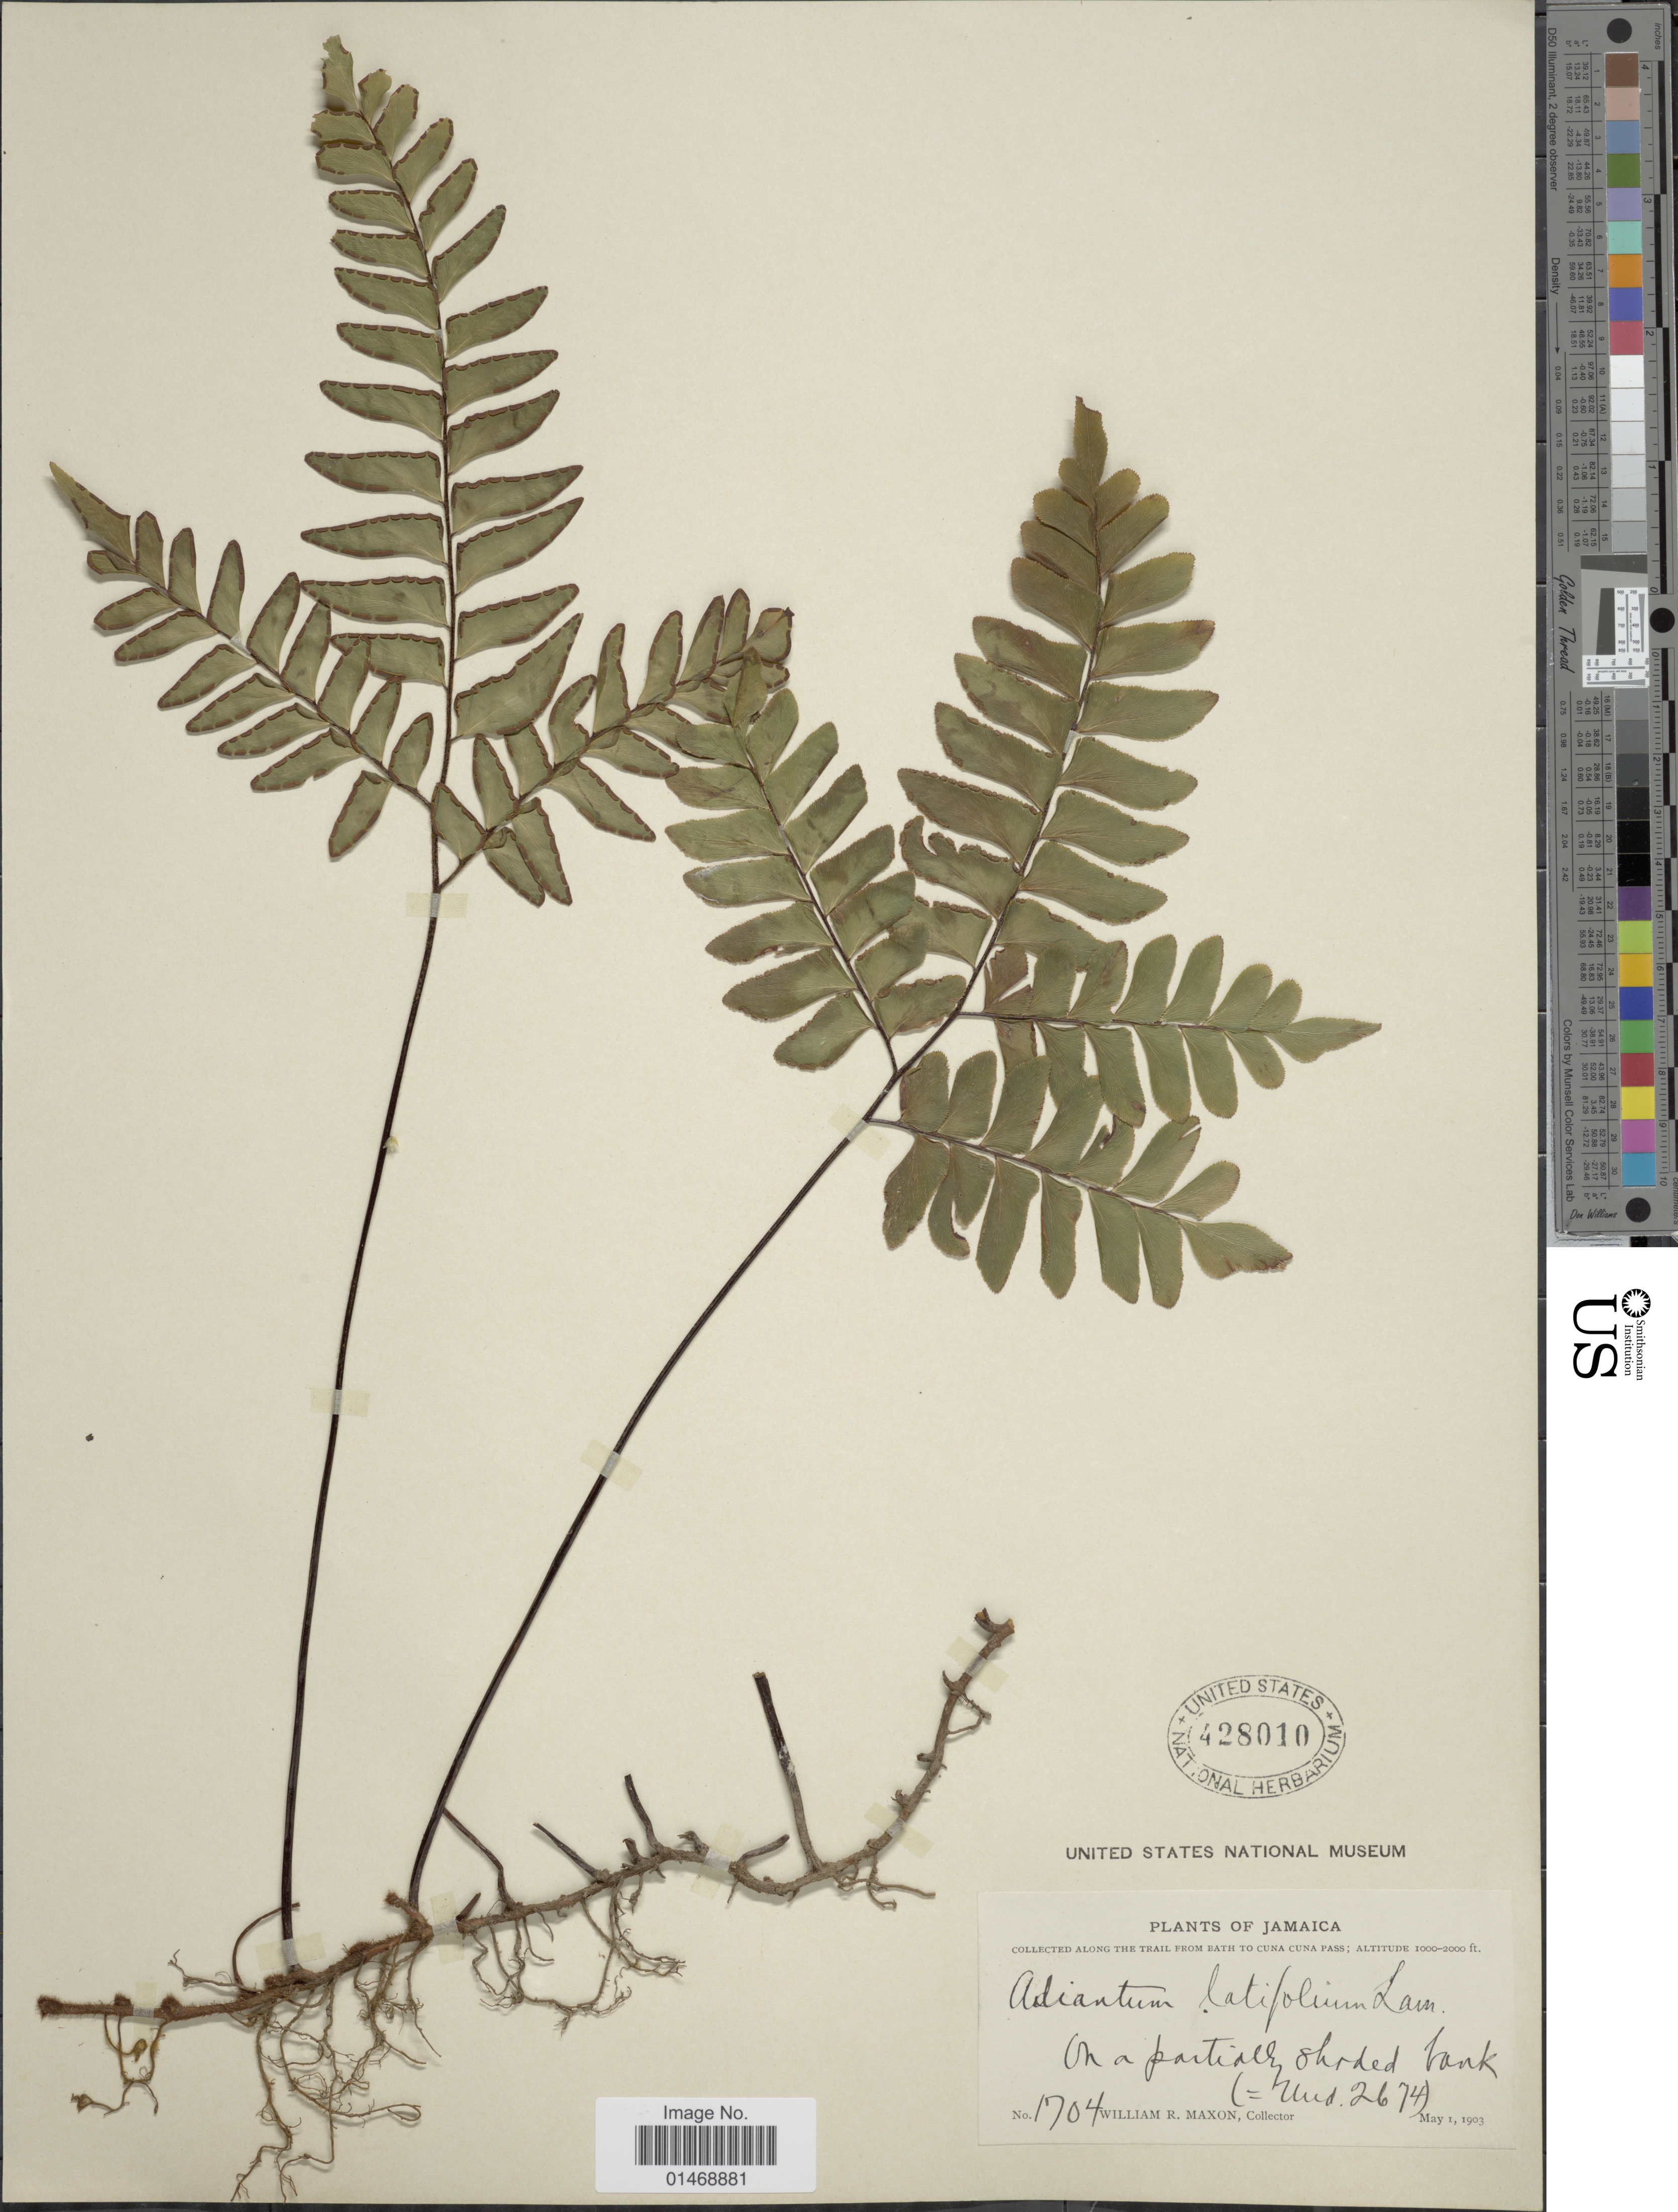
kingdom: Plantae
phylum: Tracheophyta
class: Polypodiopsida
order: Polypodiales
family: Pteridaceae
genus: Adiantum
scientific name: Adiantum latifolium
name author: Lam.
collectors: W. R. Maxon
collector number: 1704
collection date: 1903-05-01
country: Jamaica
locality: Along the trail from bath to Cuna Cuna Pass, On a partially shaded bank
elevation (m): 305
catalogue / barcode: US 428010